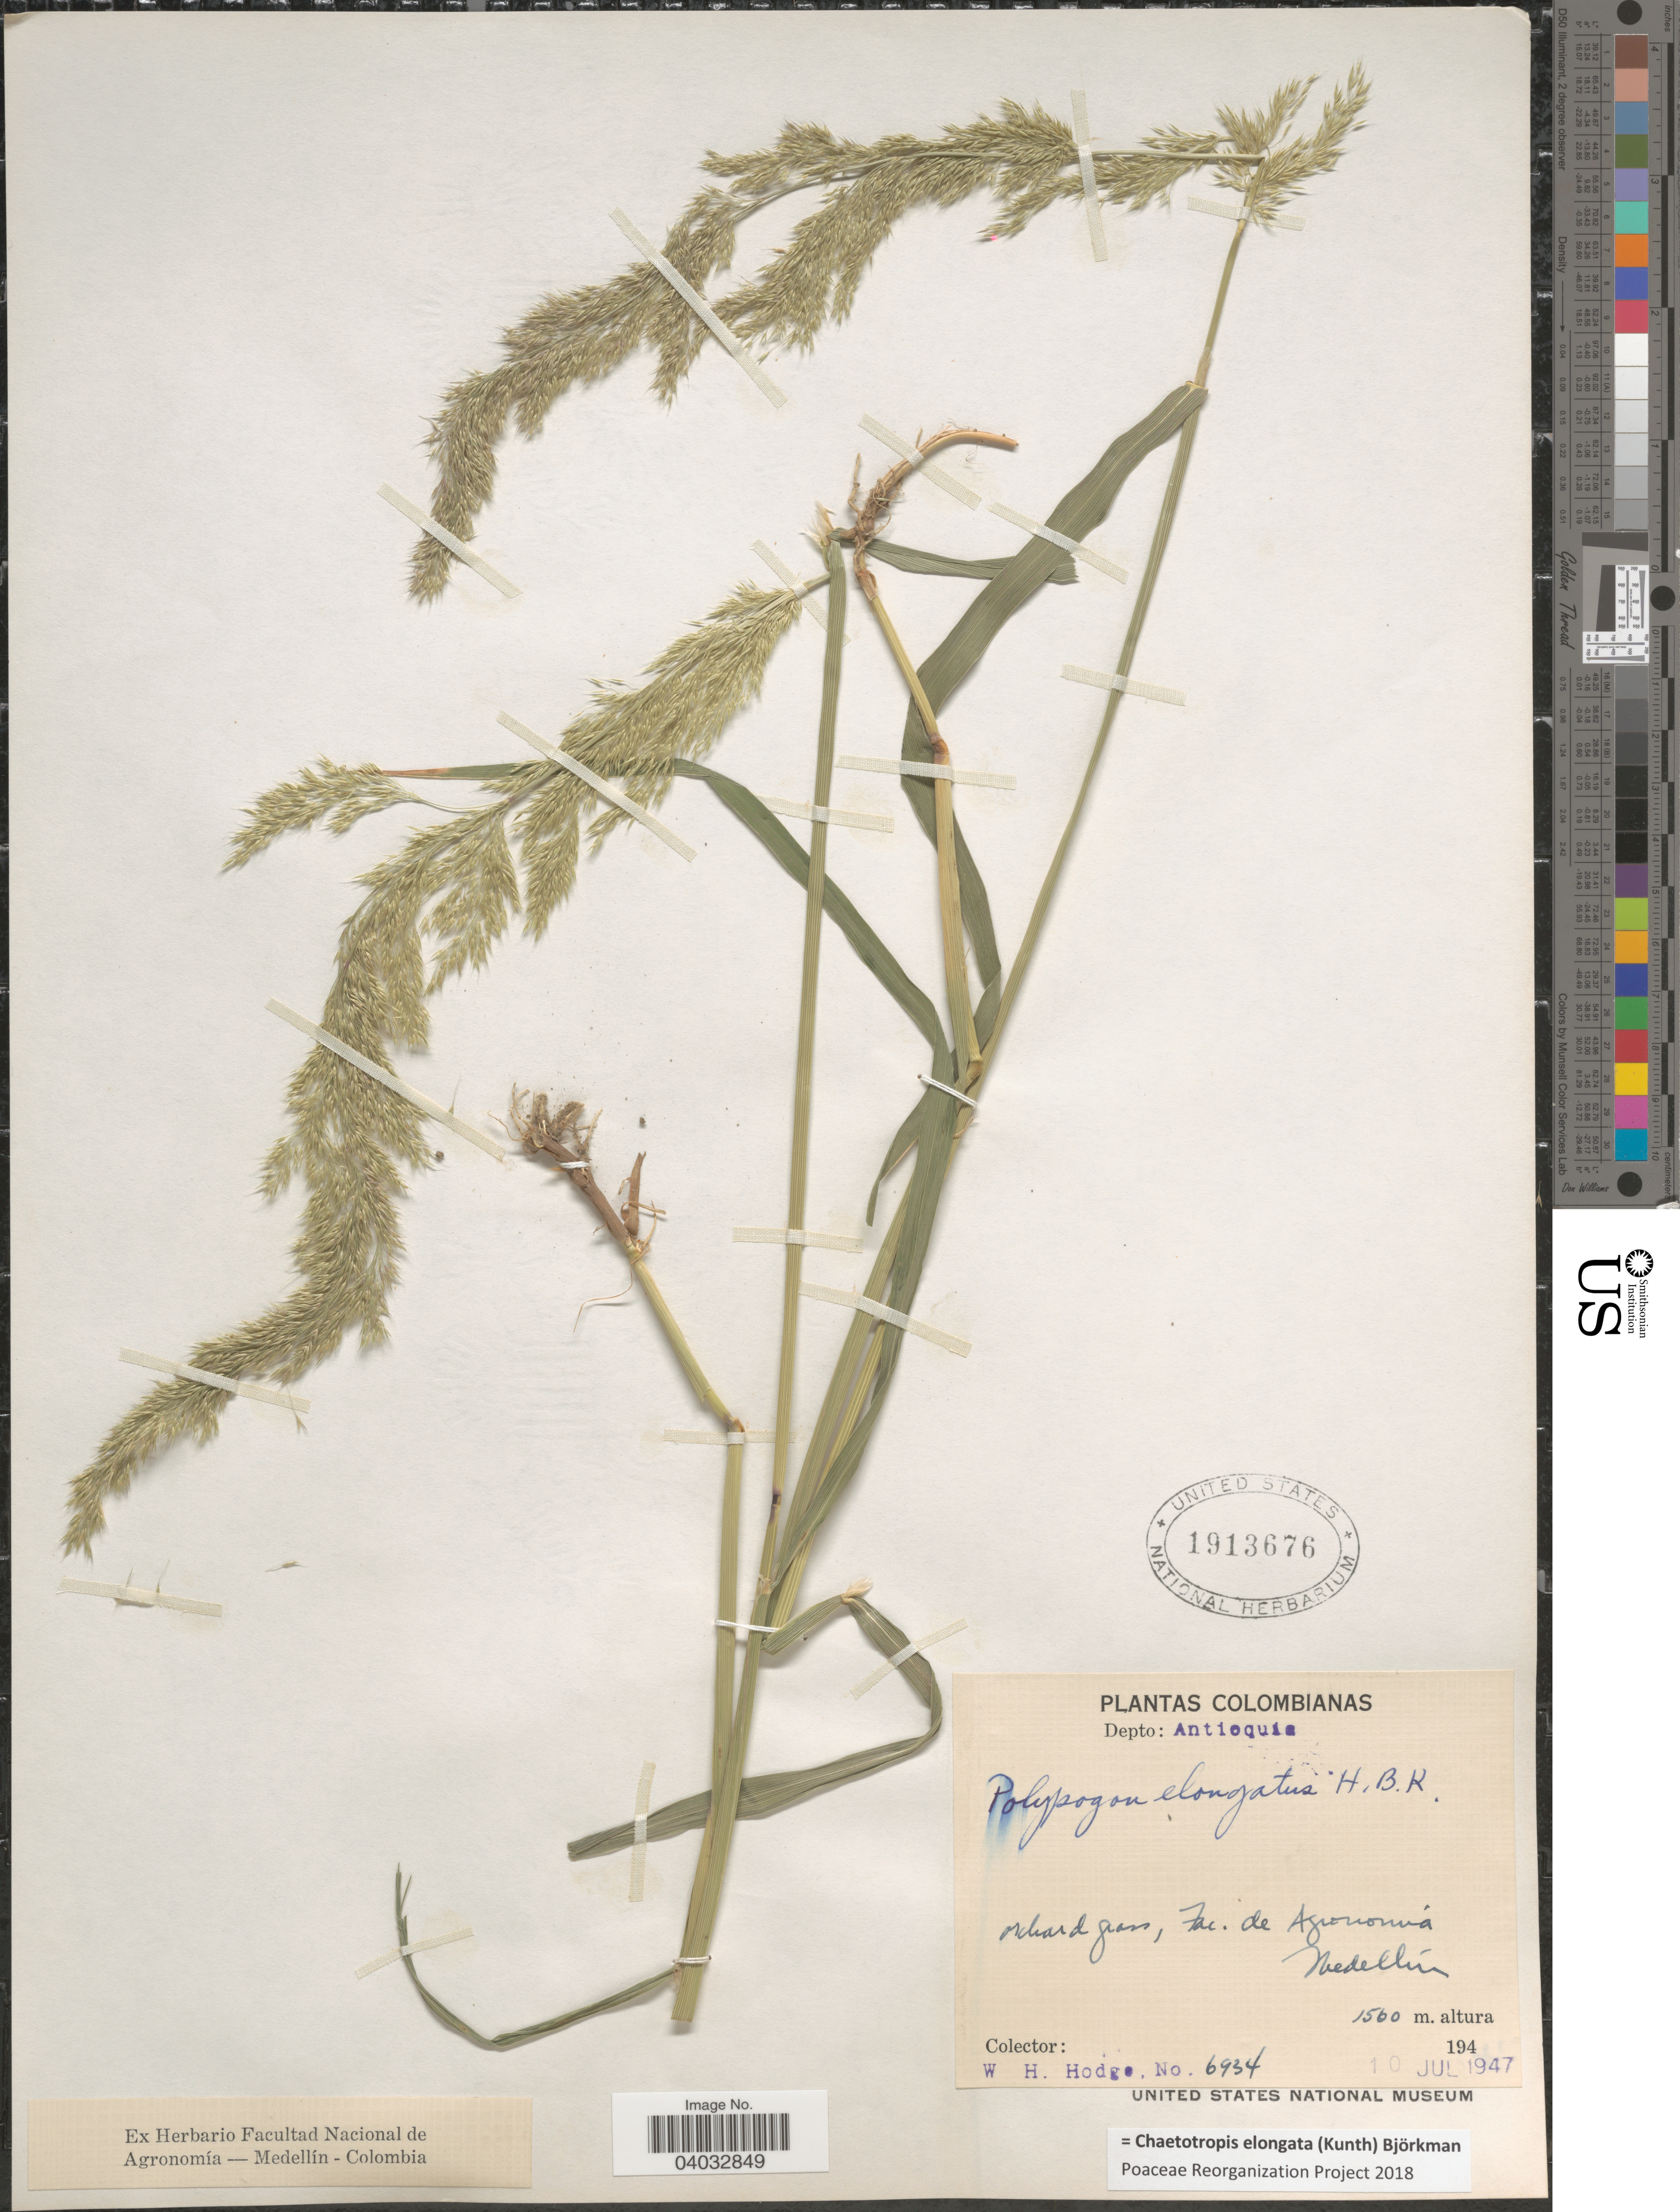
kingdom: Plantae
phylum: Tracheophyta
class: Liliopsida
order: Poales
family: Poaceae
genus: Chaetotropis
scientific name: Chaetotropis elongata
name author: (Kunth) Björkman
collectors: W. Hodge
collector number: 6934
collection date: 1947-07-10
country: Colombia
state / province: Antioquia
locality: Depto: Antioquia. Orchard grass, Fac. de Agronomica Medellín.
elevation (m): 1500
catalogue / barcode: US 1913676